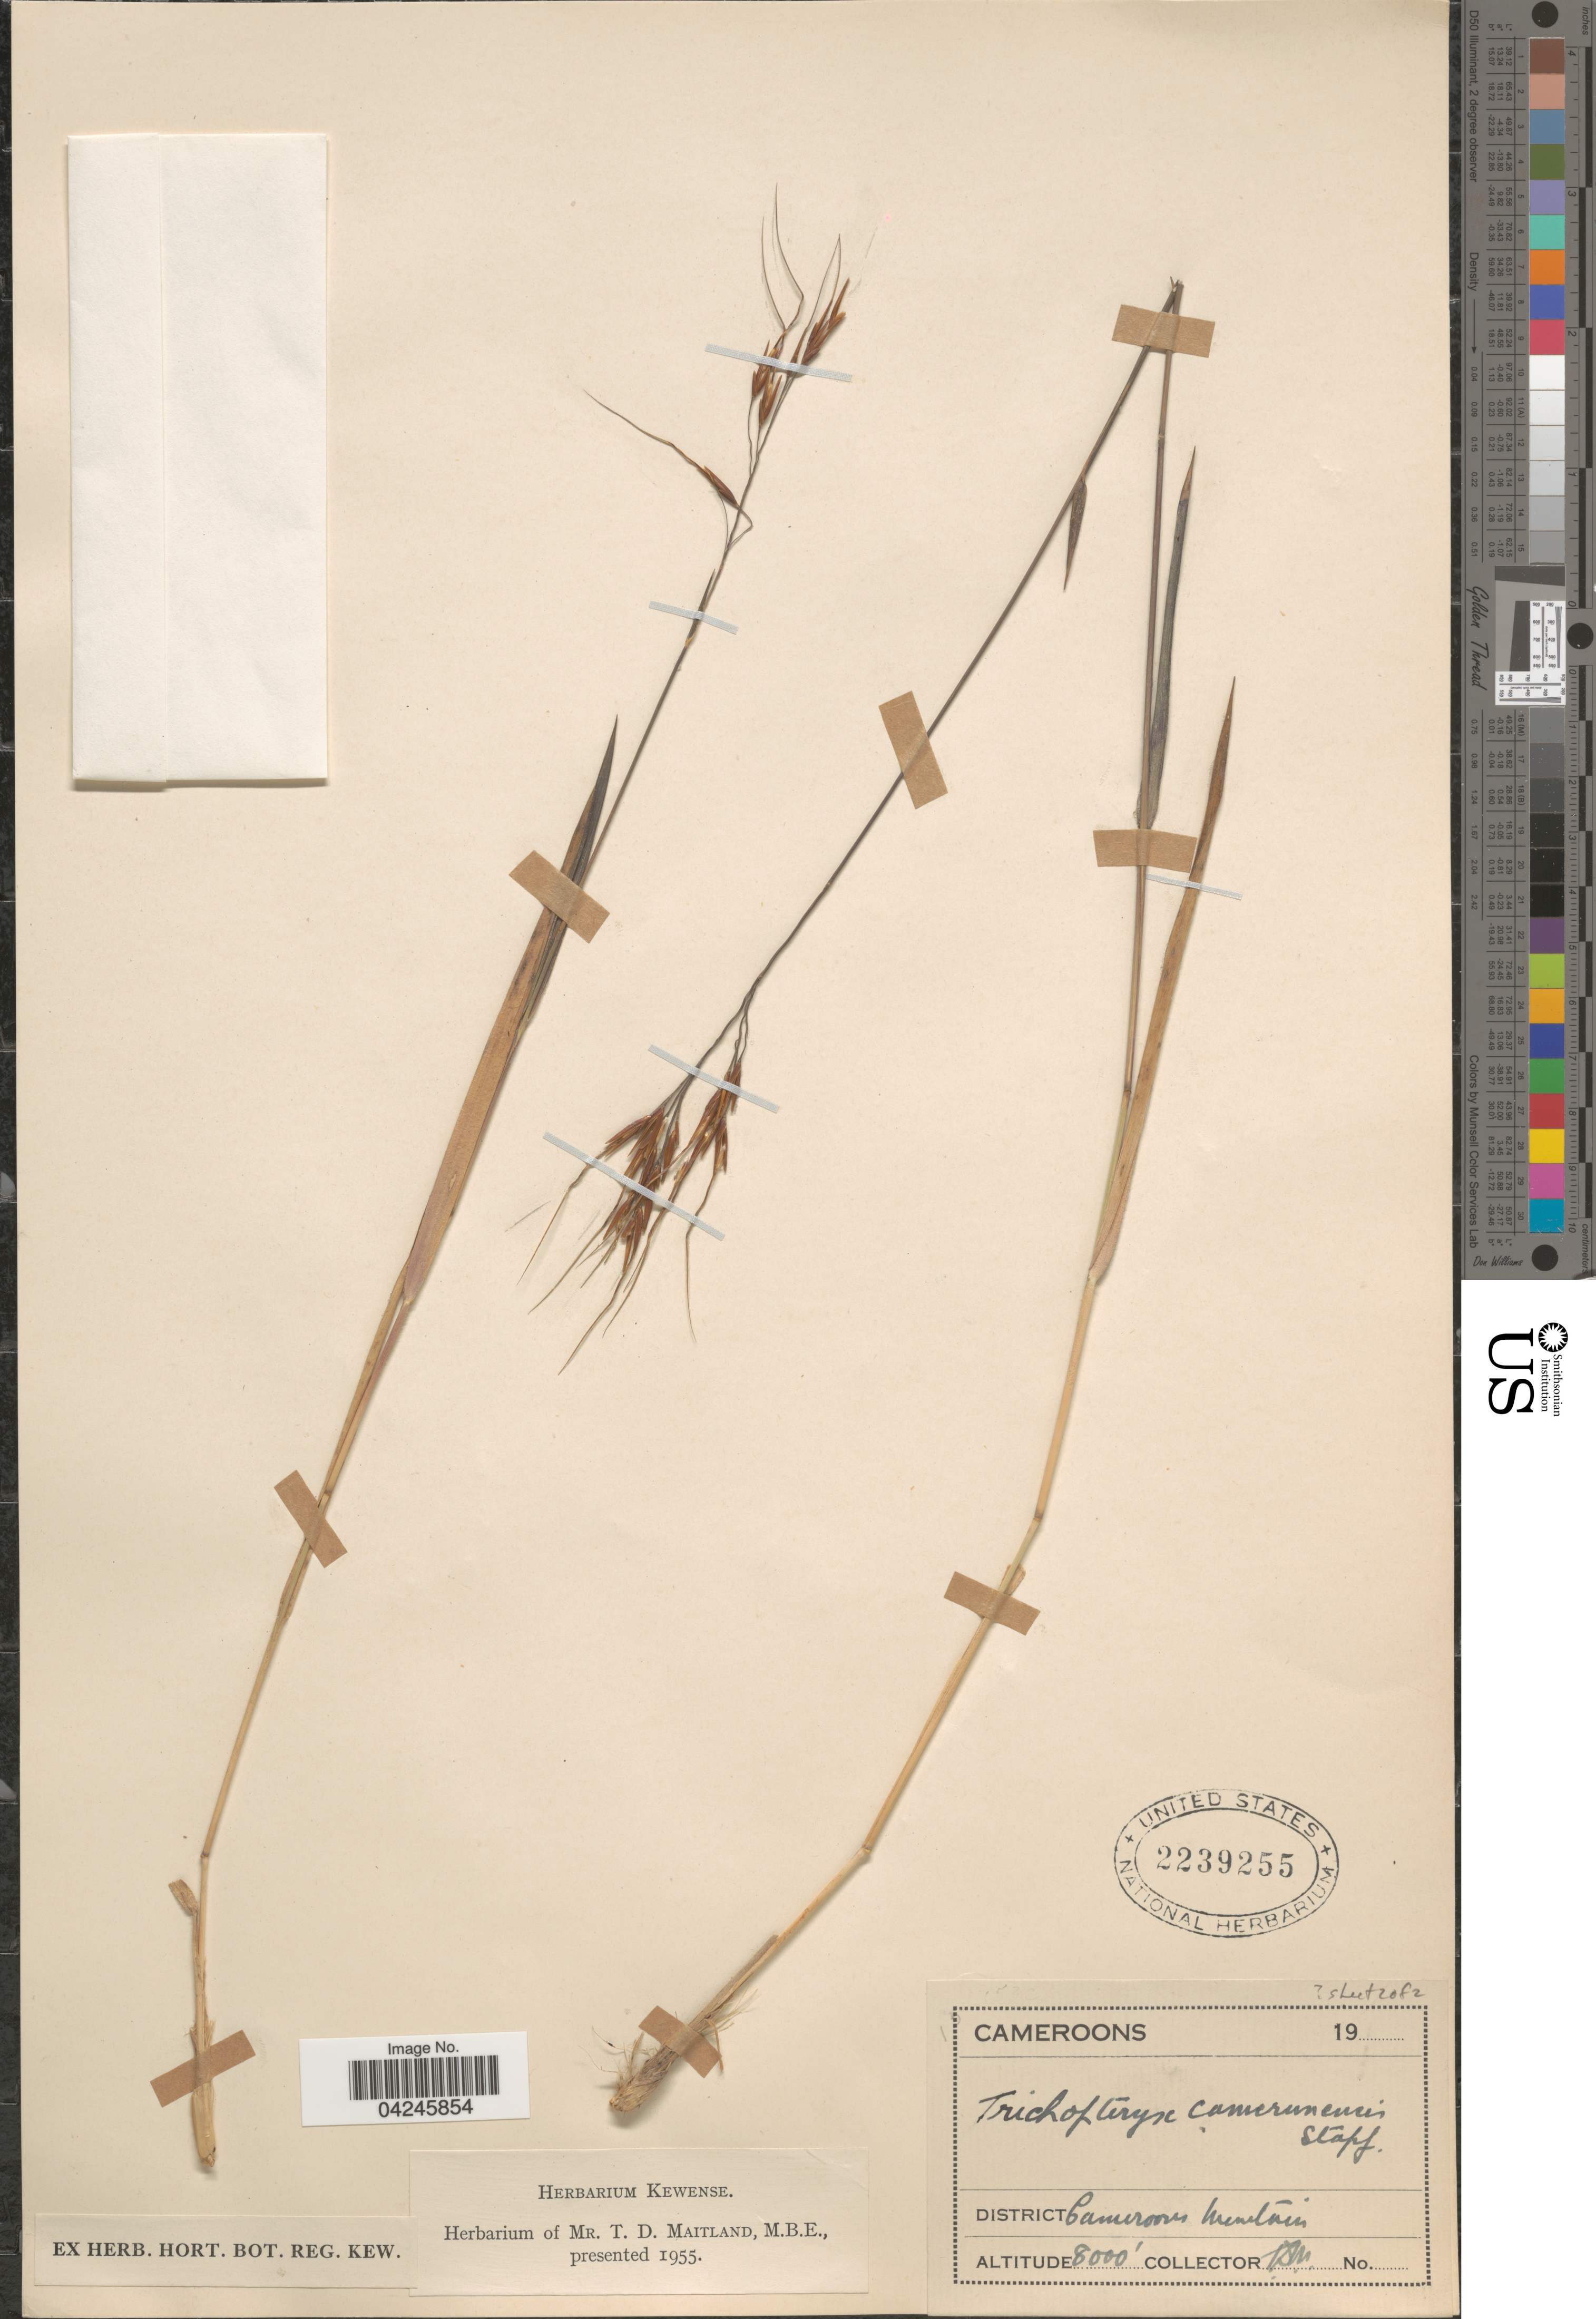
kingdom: Plantae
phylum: Tracheophyta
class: Liliopsida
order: Poales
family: Poaceae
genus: Loudetia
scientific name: Loudetia simplex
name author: (Nees) C.E. Hubb.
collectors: T. Maitland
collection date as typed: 19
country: Cameroon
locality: Cameroons. District Cameroons Mountain.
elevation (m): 2438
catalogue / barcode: US 2239255